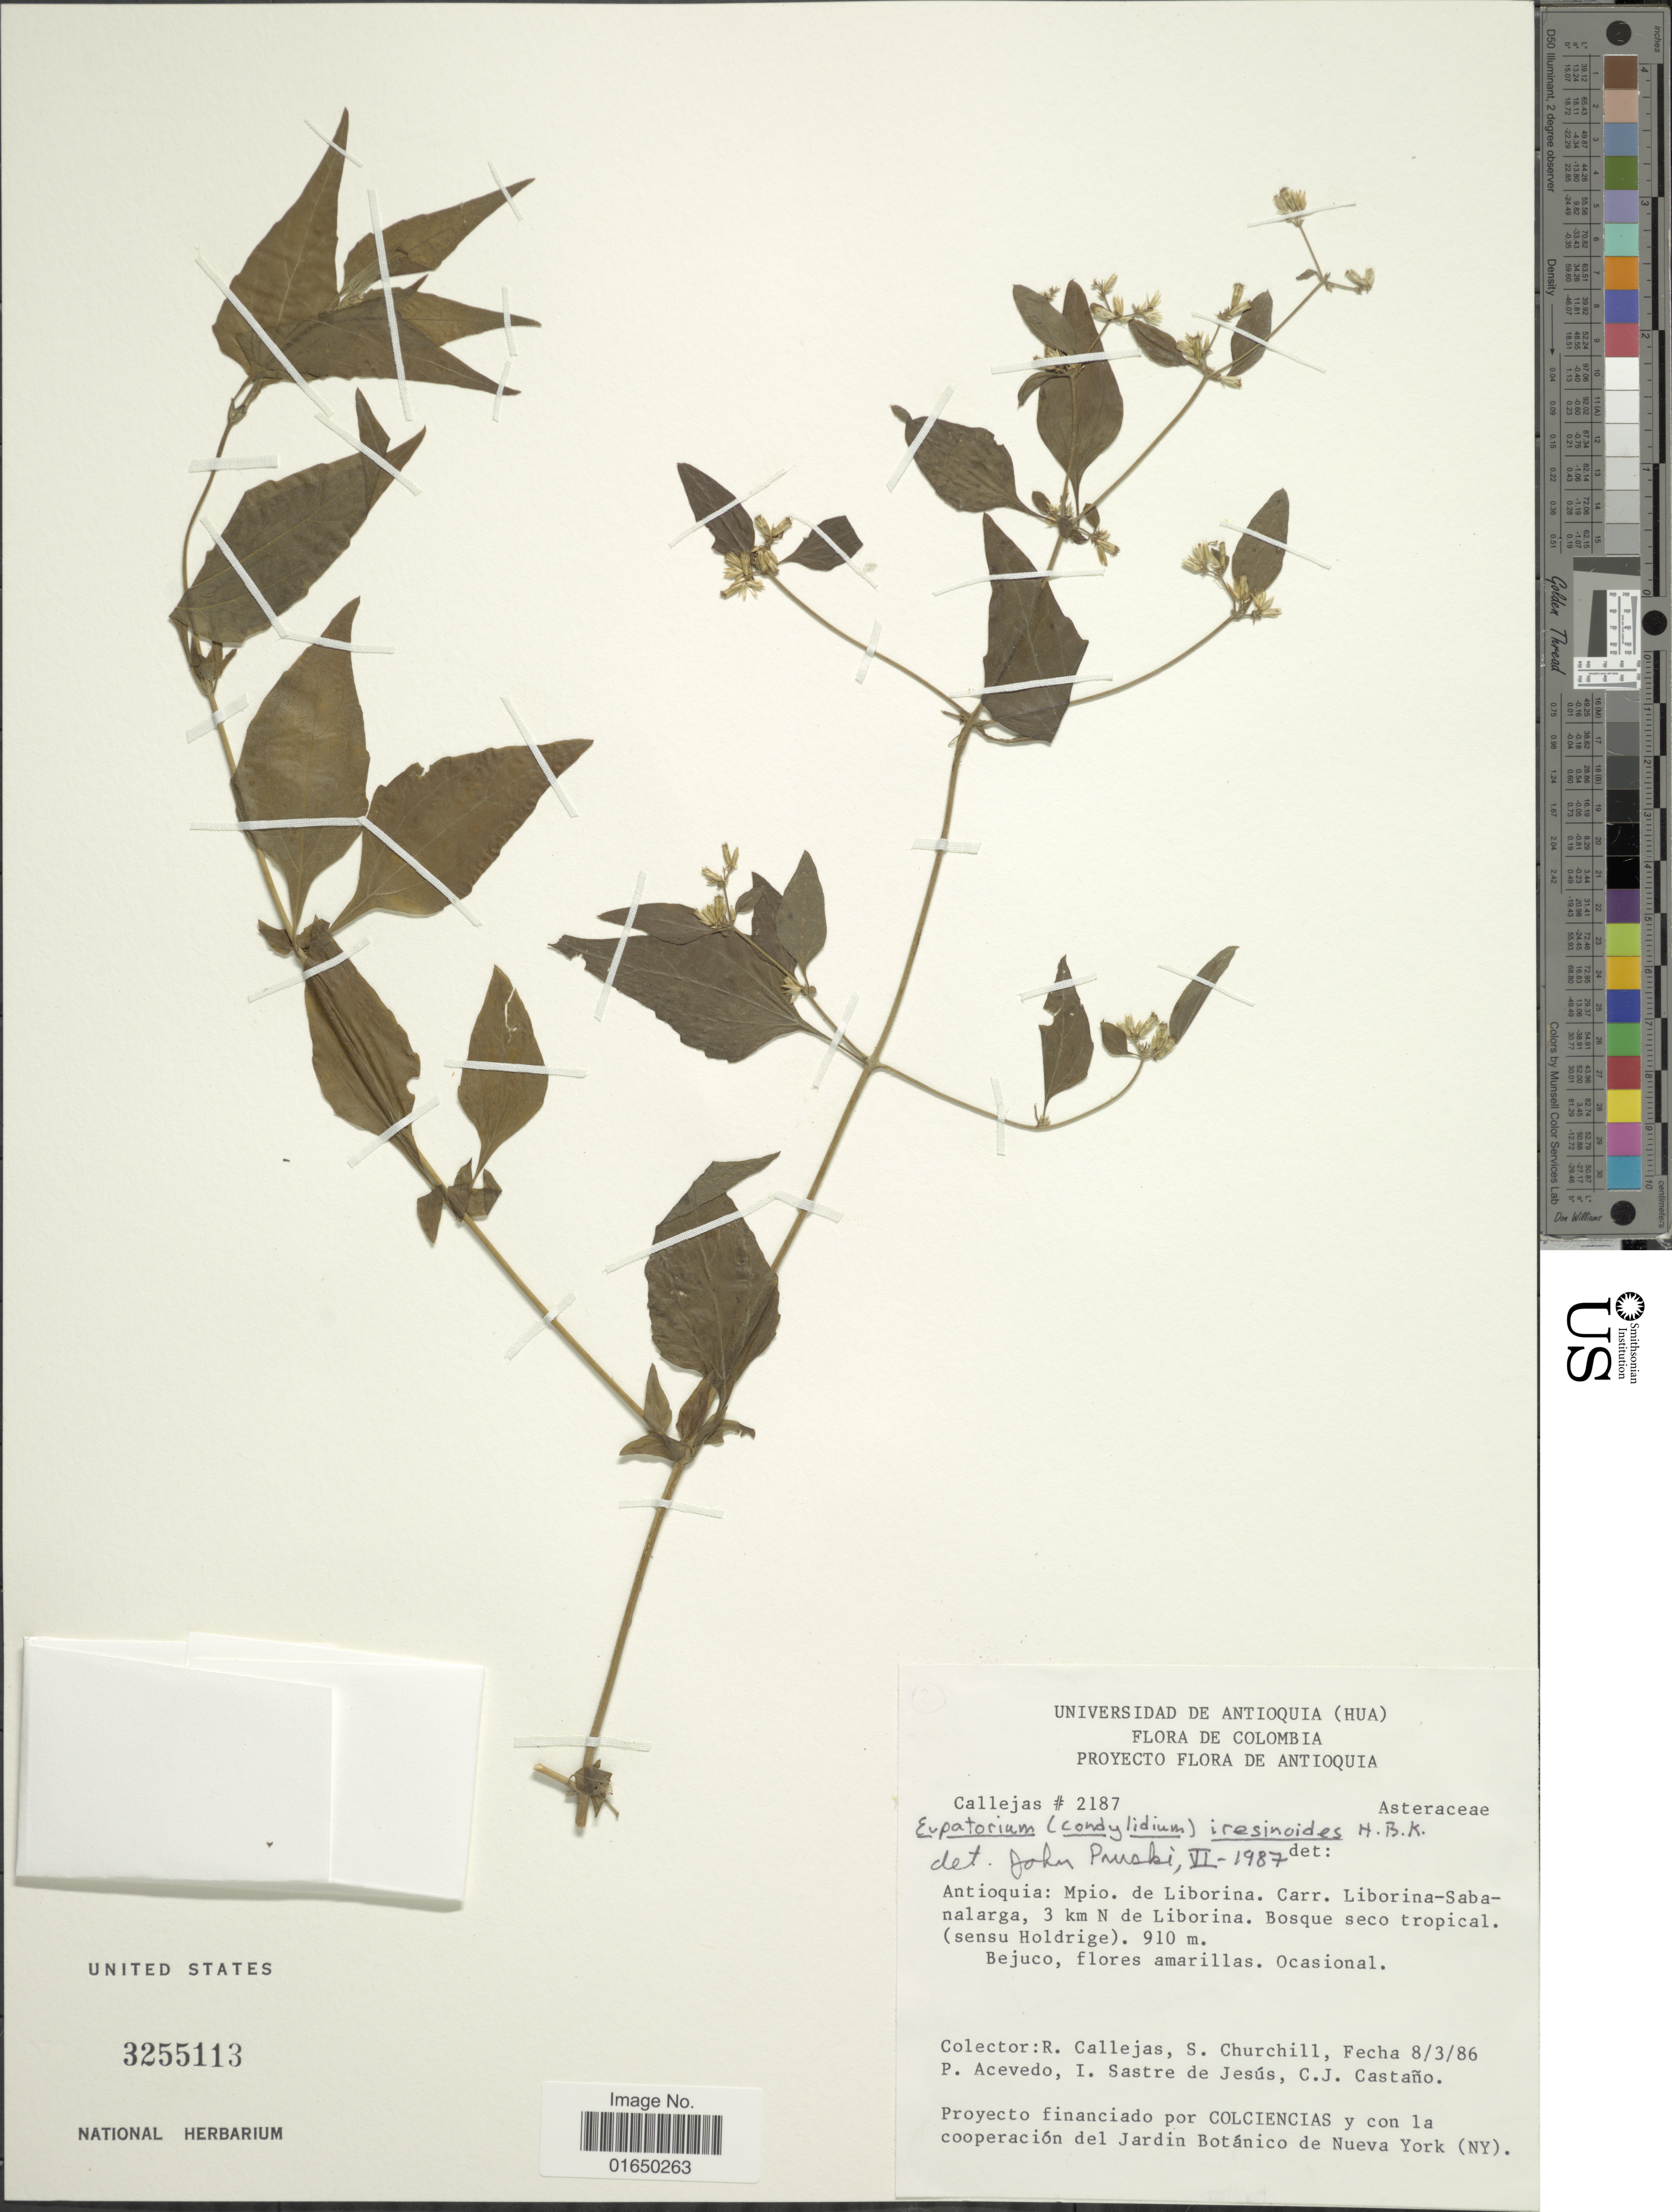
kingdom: Plantae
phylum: Tracheophyta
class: Magnoliopsida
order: Asterales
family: Asteraceae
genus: Condylidium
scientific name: Condylidium iresinoides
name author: (Kunth) R.M. King & H. Rob.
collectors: R. Callejas, S. Churchill, P. Acevedo-Rodr., I. Sastre-de Jesús & C. Castaño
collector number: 2187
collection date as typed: Transcribed d/m/y: 8/3/86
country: Colombia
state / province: Antioquia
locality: Antioquia: Mpio. de Liborina. Carr. Liborina-Sabanalarga, 3 km N de Liborina. Bosque seco tropical (sensu Holdridge)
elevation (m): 910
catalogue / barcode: US 3255113